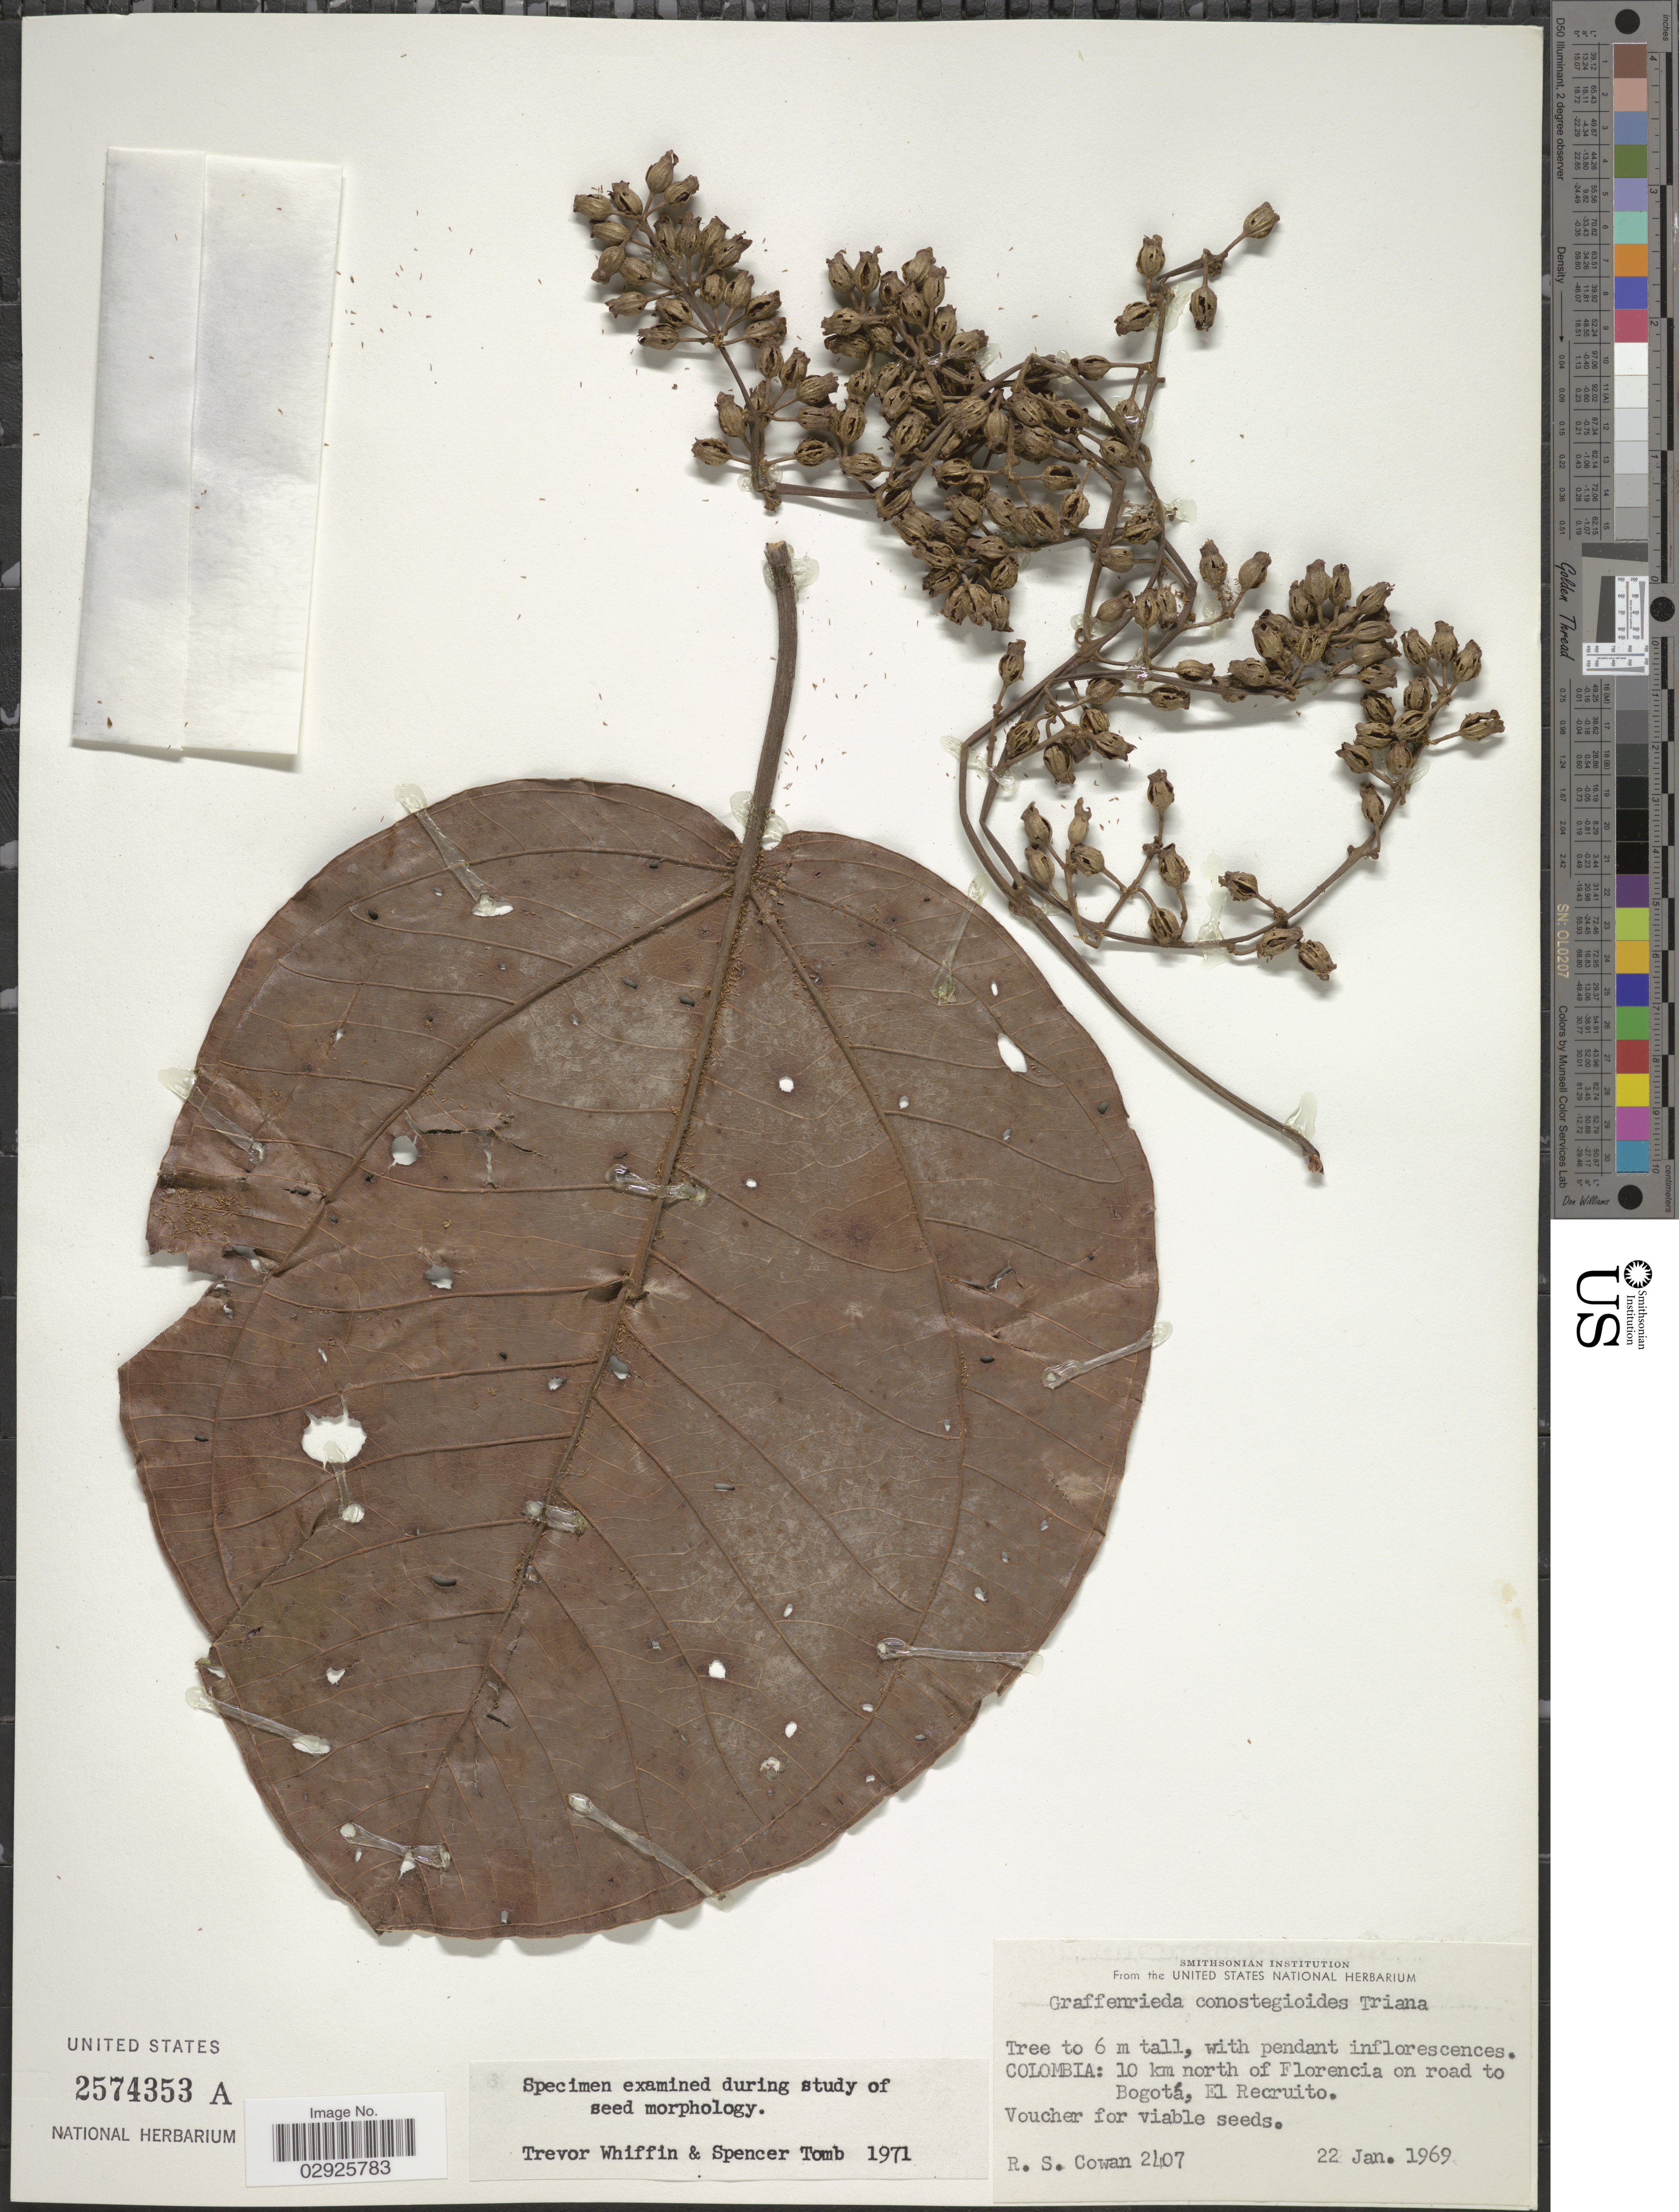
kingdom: Plantae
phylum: Tracheophyta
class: Magnoliopsida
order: Myrtales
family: Melastomataceae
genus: Graffenrieda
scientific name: Graffenrieda conostegioides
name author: Triana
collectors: R. S. Cowan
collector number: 2407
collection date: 1969-01-22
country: Colombia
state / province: Bogota D.C.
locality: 10 km north of Florencia on road to Bogotá, El Recruito.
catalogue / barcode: US 2574353A